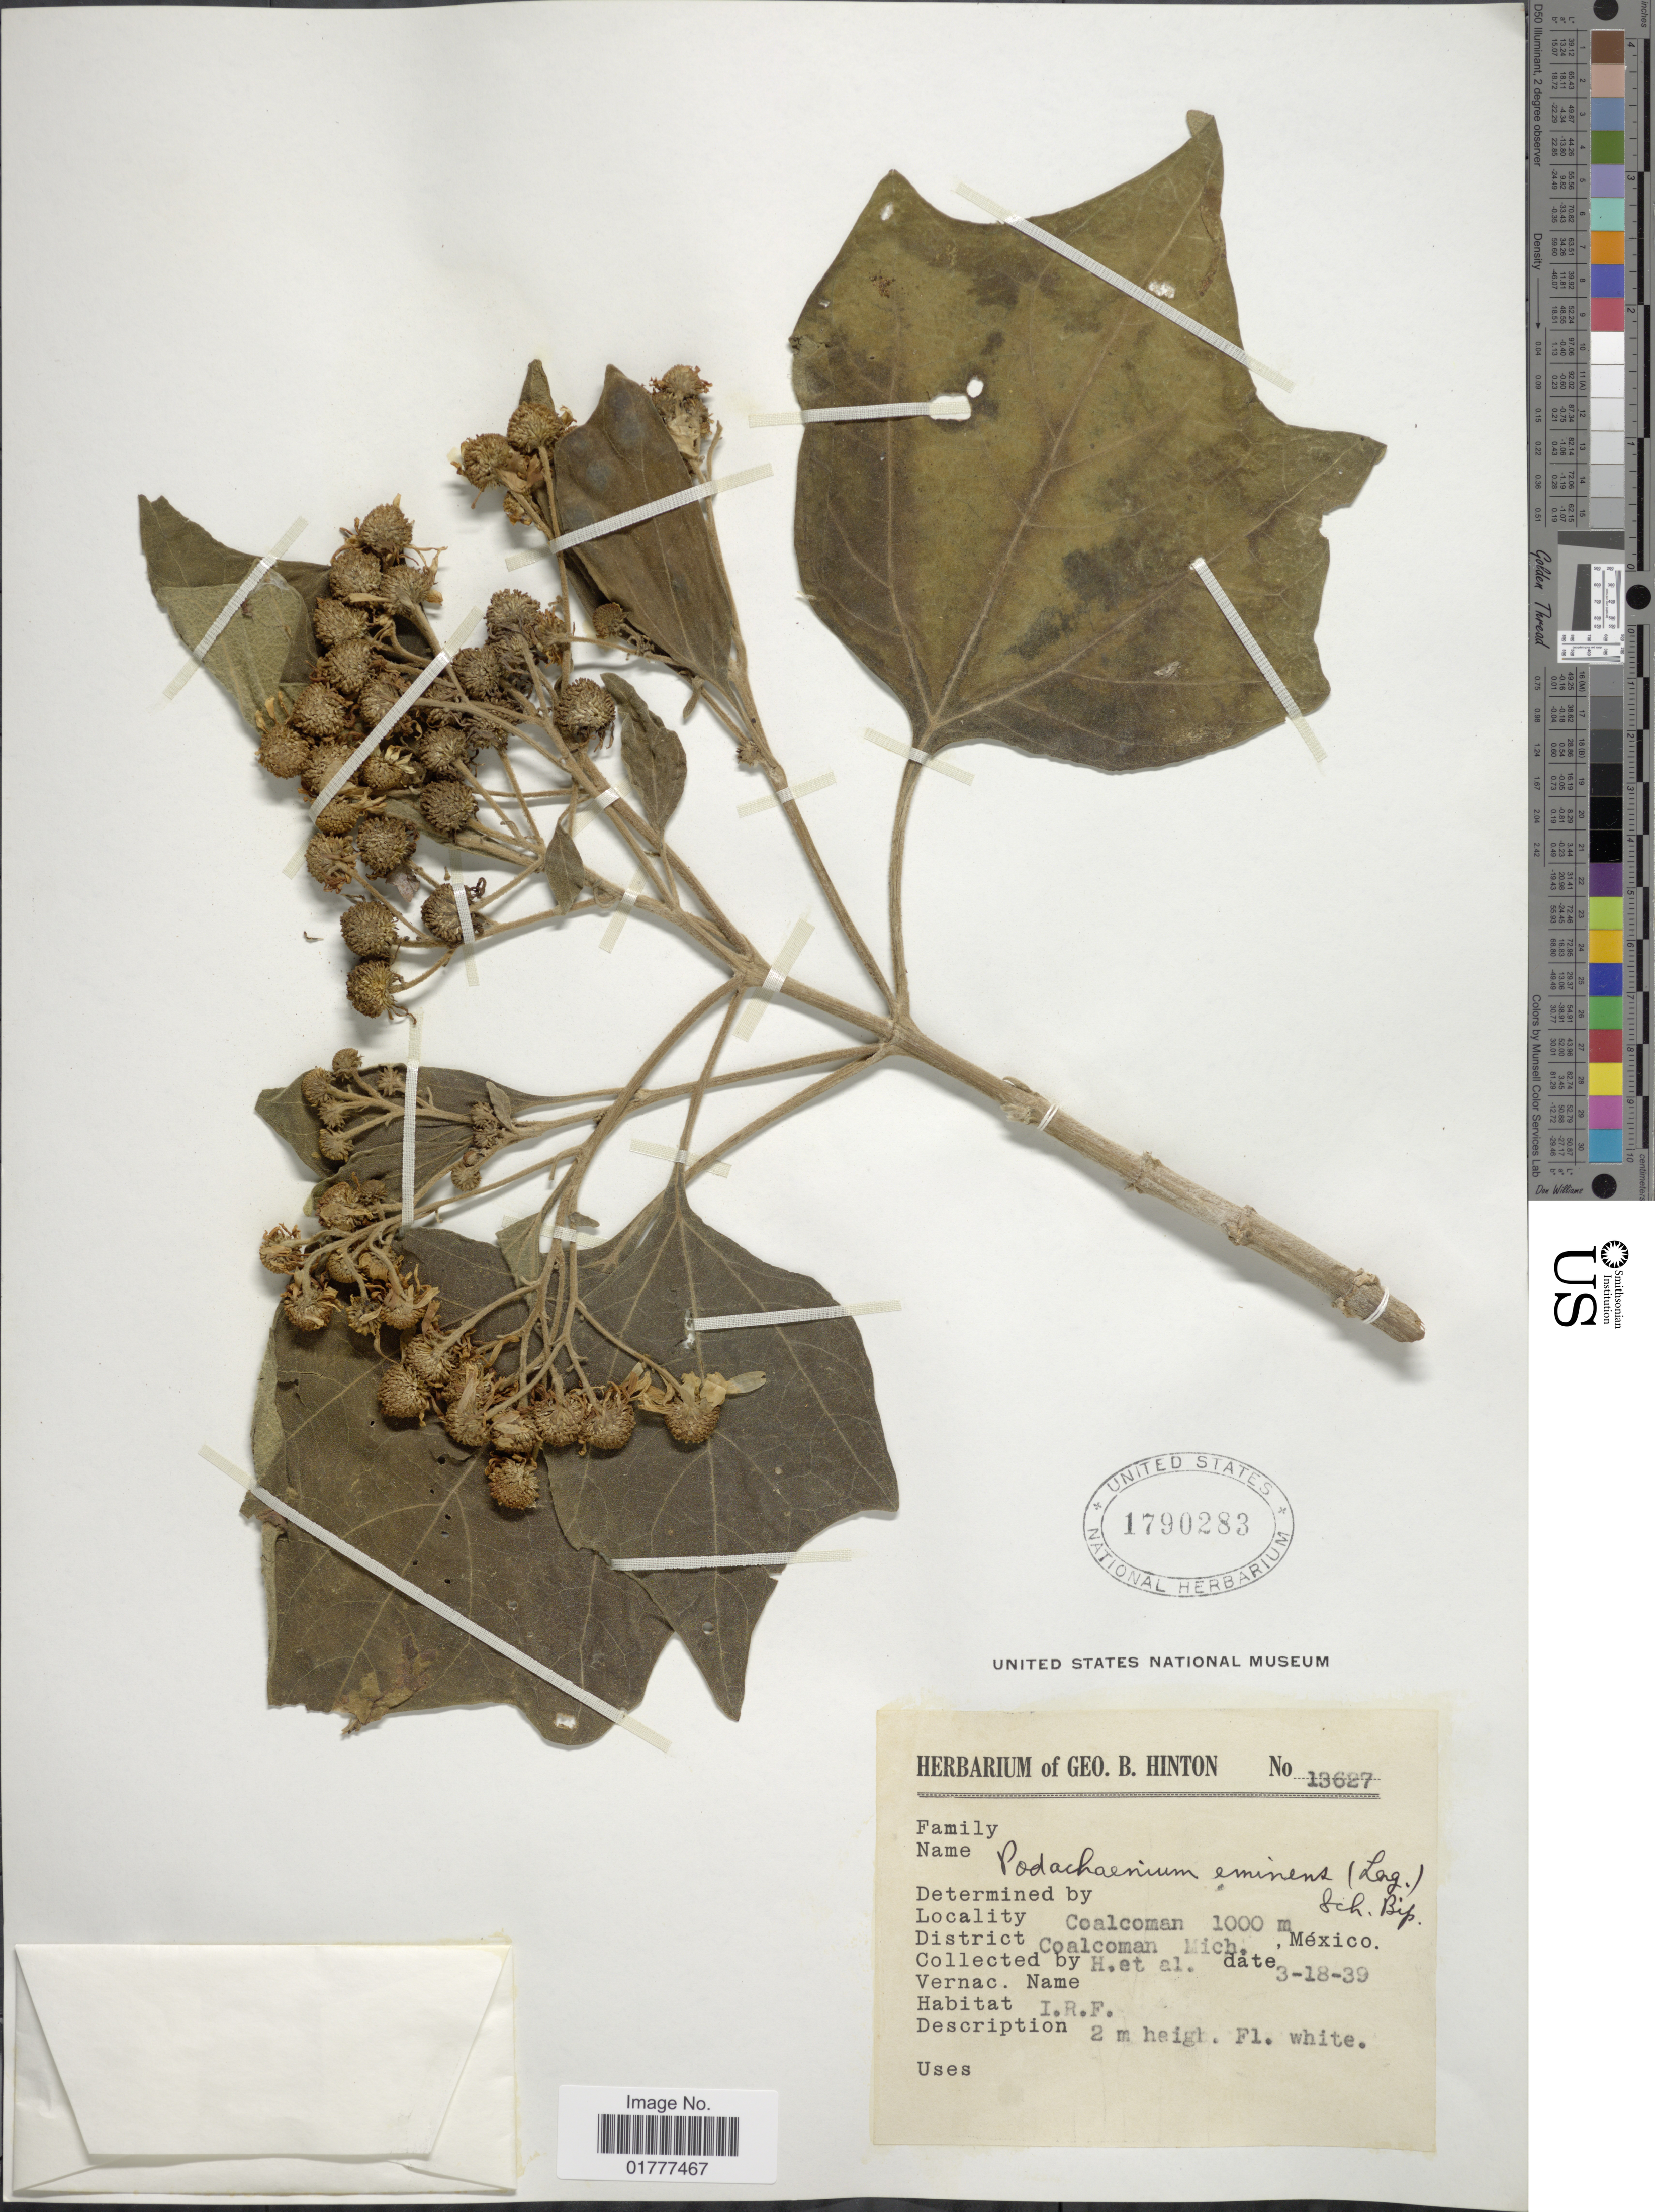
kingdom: Plantae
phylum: Tracheophyta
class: Magnoliopsida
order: Asterales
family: Asteraceae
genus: Podachaenium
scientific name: Podachaenium eminens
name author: (Lag.) Sch. Bip. ex Sch. Bip.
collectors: G. B. Hinton & et al.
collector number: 13627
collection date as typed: Transcribed d/m/y: 18/3/39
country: Mexico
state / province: Michoacán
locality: Coalcoman, Coalcoman, Mich. Mexico.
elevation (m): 1000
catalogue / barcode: US 1790283